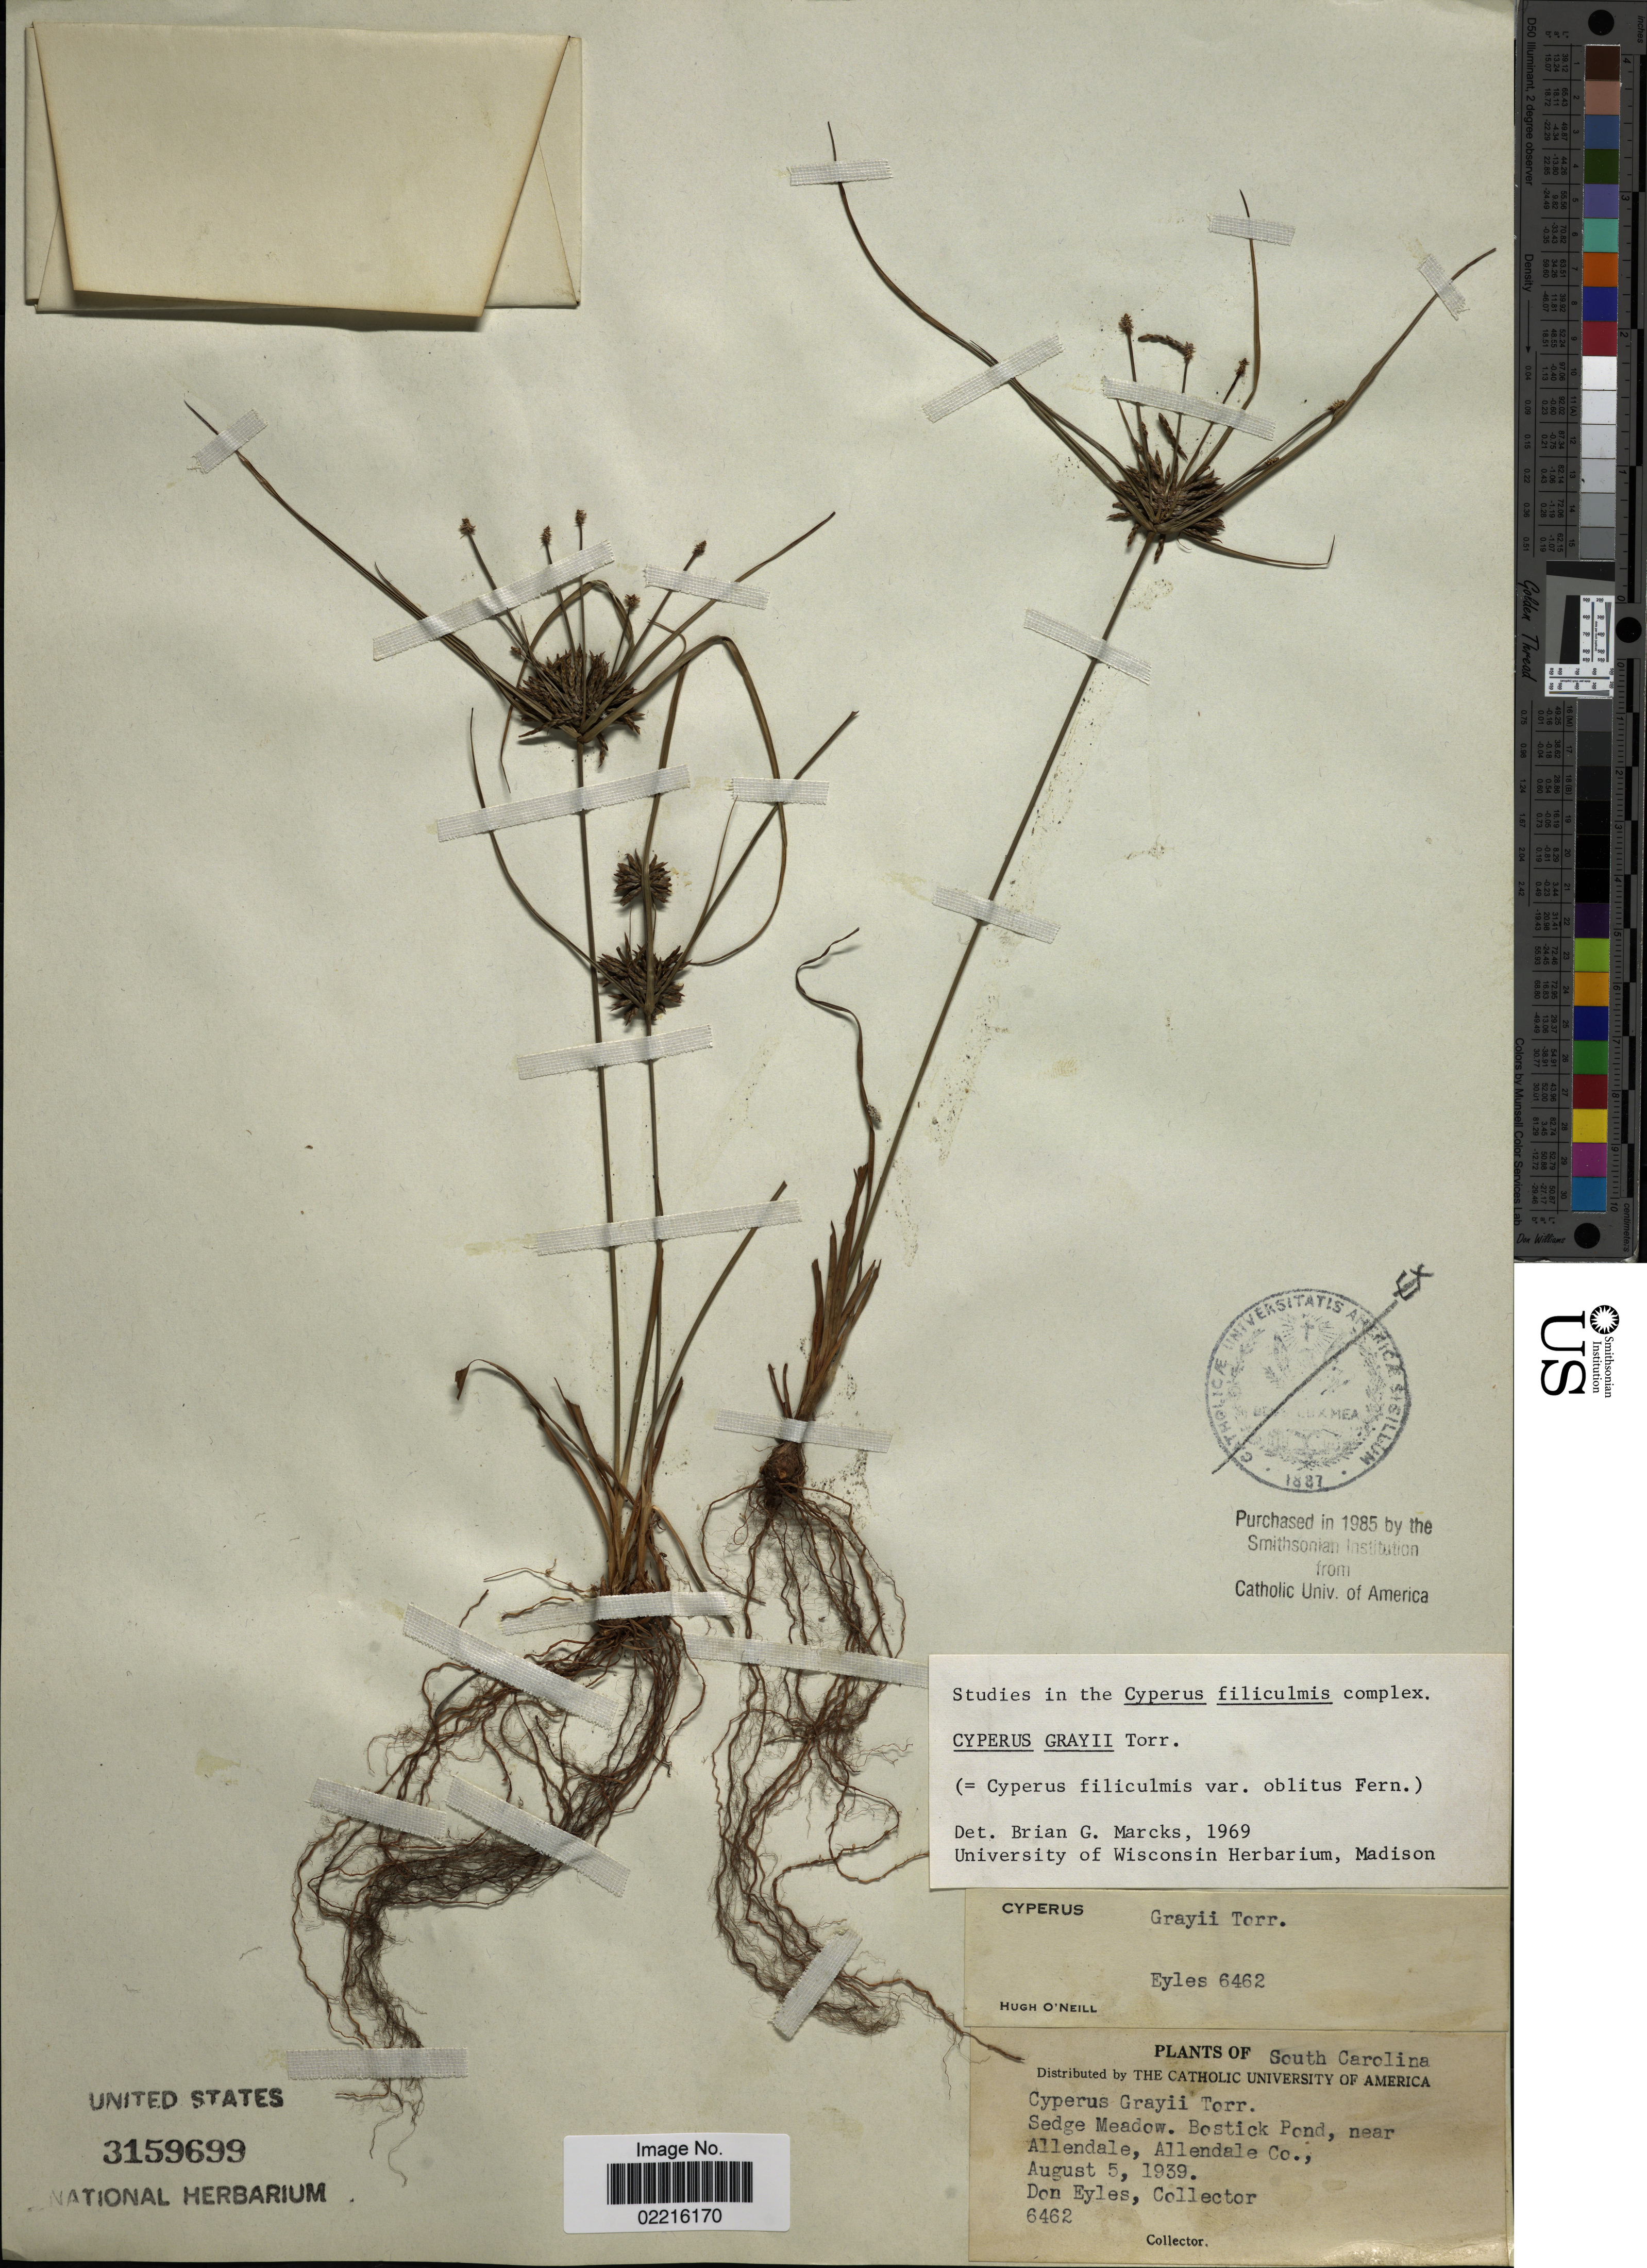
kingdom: Plantae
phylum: Tracheophyta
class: Liliopsida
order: Poales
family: Cyperaceae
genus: Cyperus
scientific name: Cyperus grayi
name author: Torr.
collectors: D. Eyles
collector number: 6462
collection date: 1939-08-05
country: United States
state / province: South Carolina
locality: Sedge Meadow. Bostick Pond, near Allendale, Allendale Co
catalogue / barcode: US 3159699